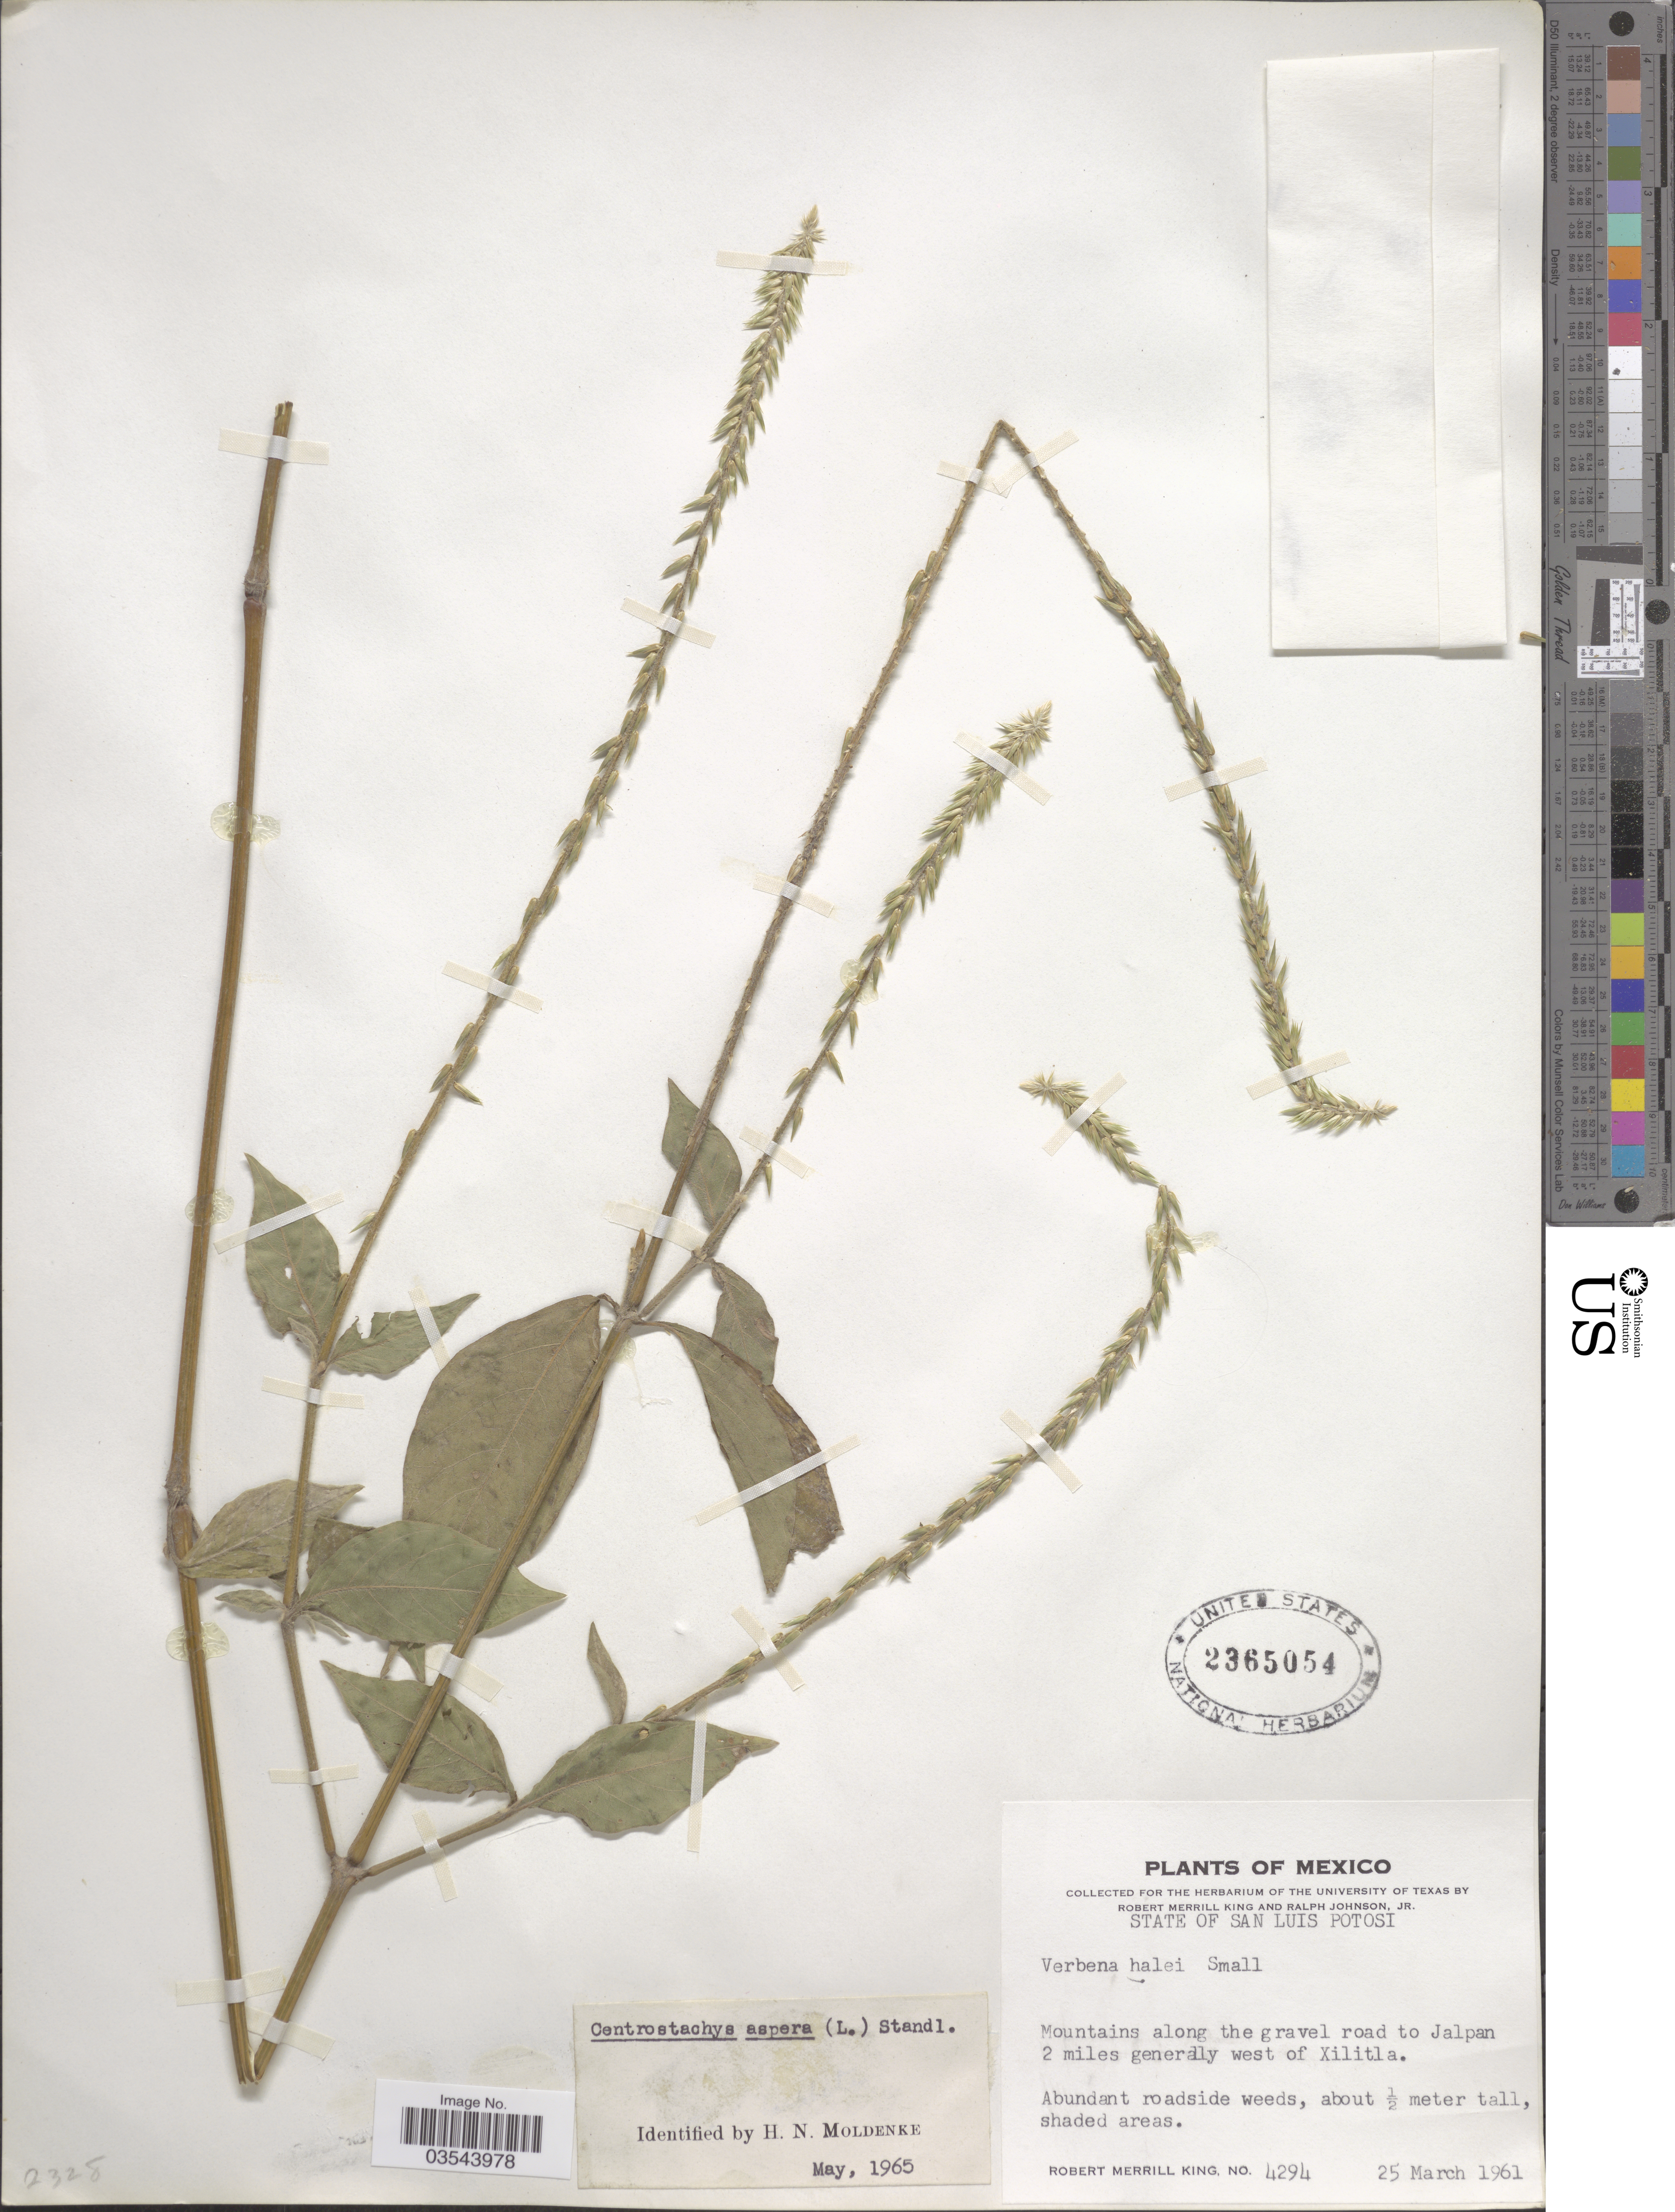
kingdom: Plantae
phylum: Tracheophyta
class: Magnoliopsida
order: Caryophyllales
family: Amaranthaceae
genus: Achyranthes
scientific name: Achyranthes aspera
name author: L.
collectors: R. M. King & R. Johnson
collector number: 4294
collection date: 1961-03-25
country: Mexico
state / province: San Luis Potosí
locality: Mountains along the gravel road to Jalpan 2 miles generally west of Xilitla.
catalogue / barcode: US 2365054